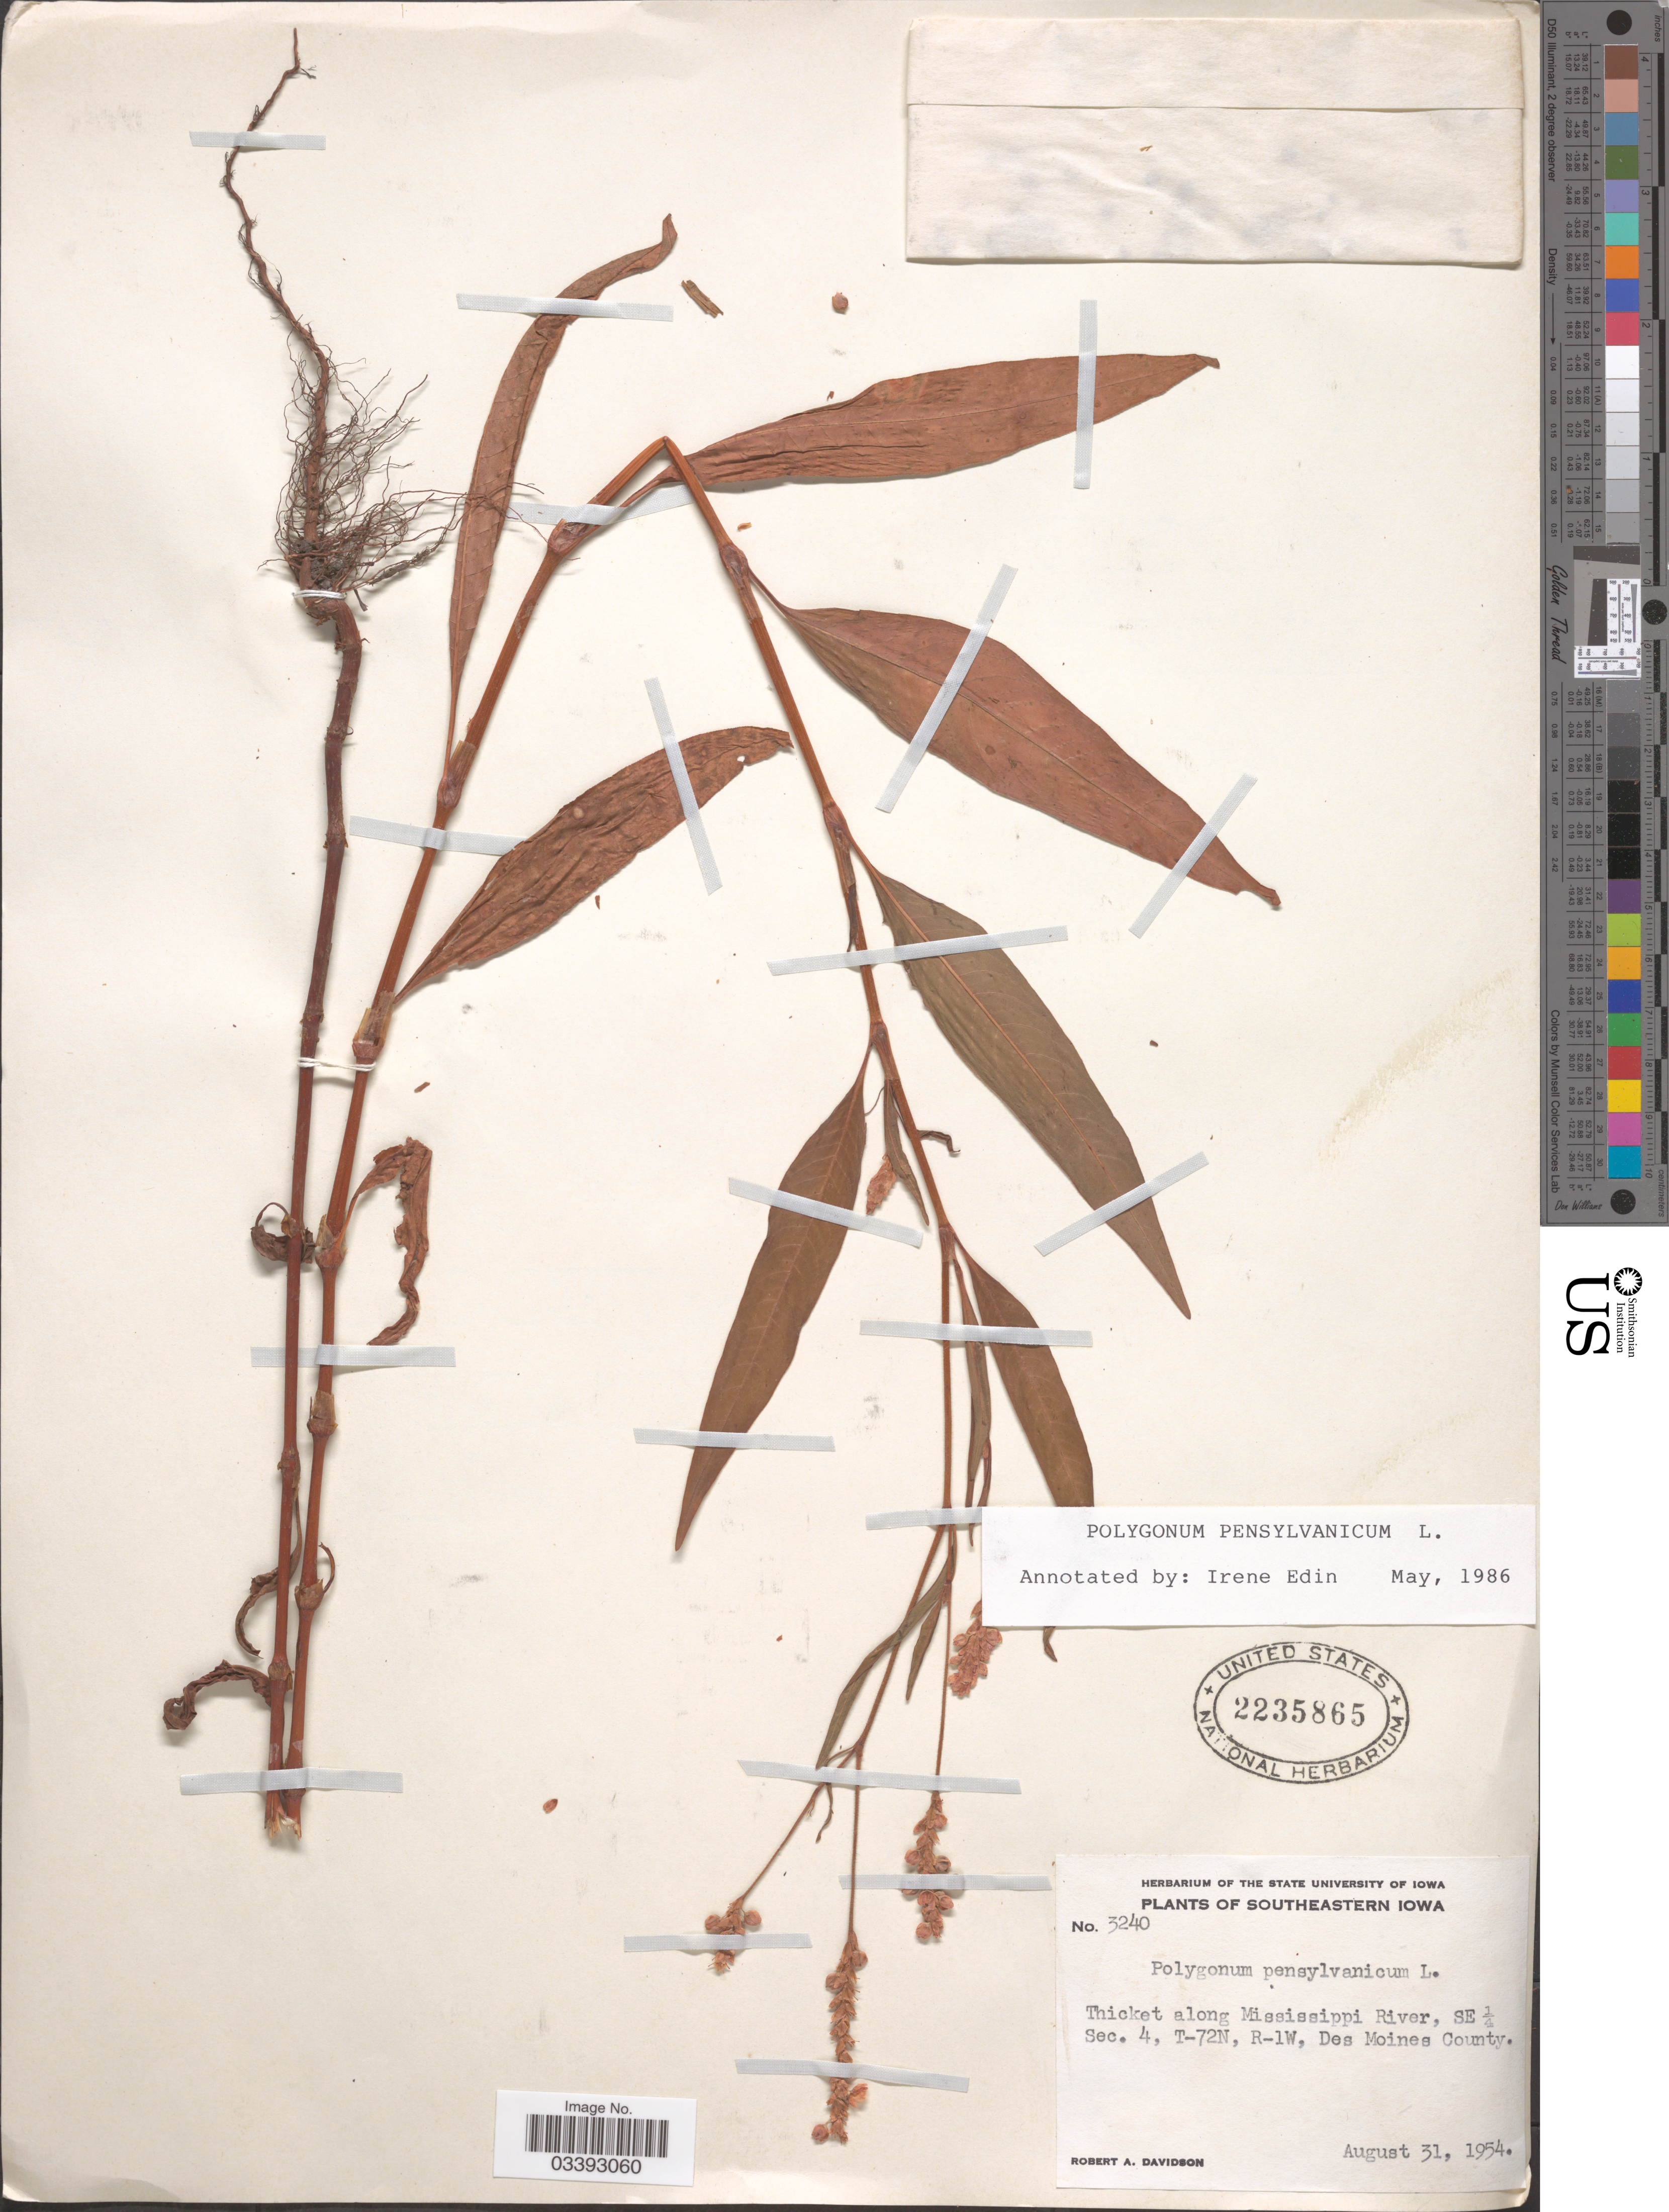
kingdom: Plantae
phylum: Tracheophyta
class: Magnoliopsida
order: Caryophyllales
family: Polygonaceae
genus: Persicaria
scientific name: Persicaria pensylvanica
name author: (L.) M. Gómez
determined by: Atha, D. E.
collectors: R. A. Davidson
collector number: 3240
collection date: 1954-08-31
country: United States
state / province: Iowa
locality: Southeastern Iowa. Thicket along Mississippi River, SE ¼ Sec. 4, T-72N, R-1W, Des Moines County.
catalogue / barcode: US 2235865